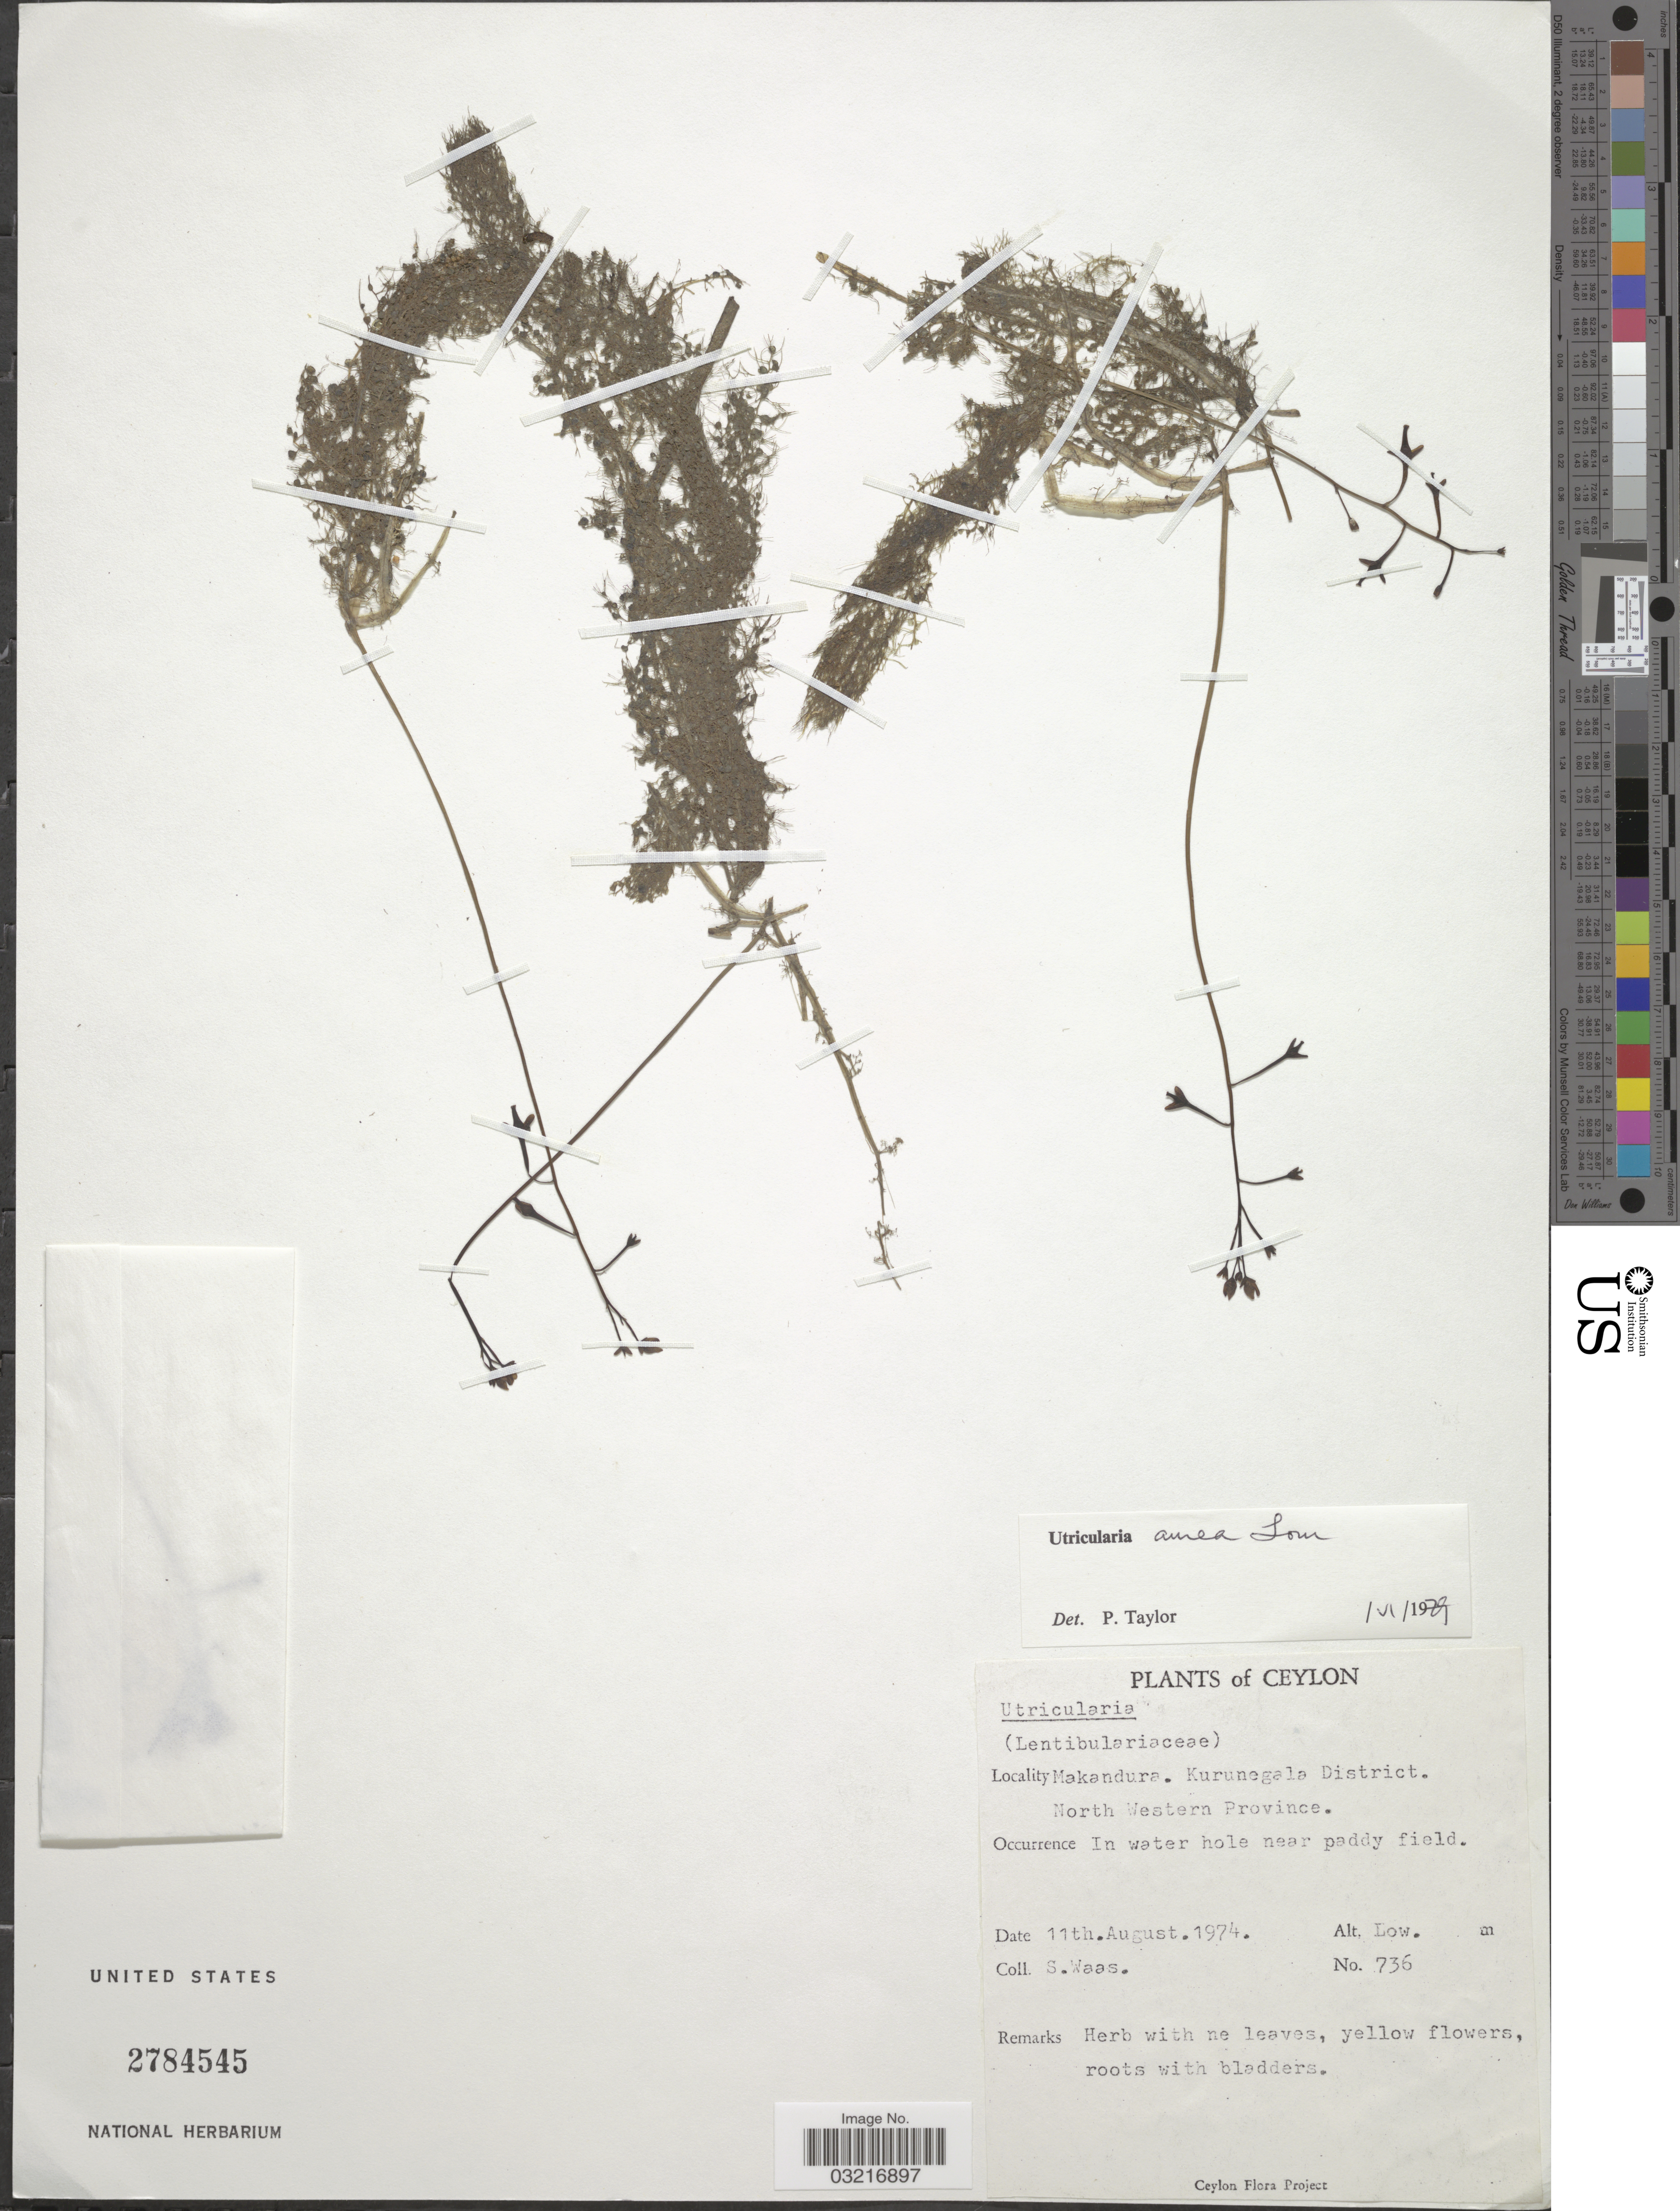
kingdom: Plantae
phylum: Tracheophyta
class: Magnoliopsida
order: Lamiales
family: Lentibulariaceae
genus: Utricularia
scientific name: Utricularia aurea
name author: Lour.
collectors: S. Waas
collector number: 736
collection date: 1974-08-11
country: Sri Lanka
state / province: North Western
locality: Ceylon, Makandura. Kurunegala District.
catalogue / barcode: US 2784545